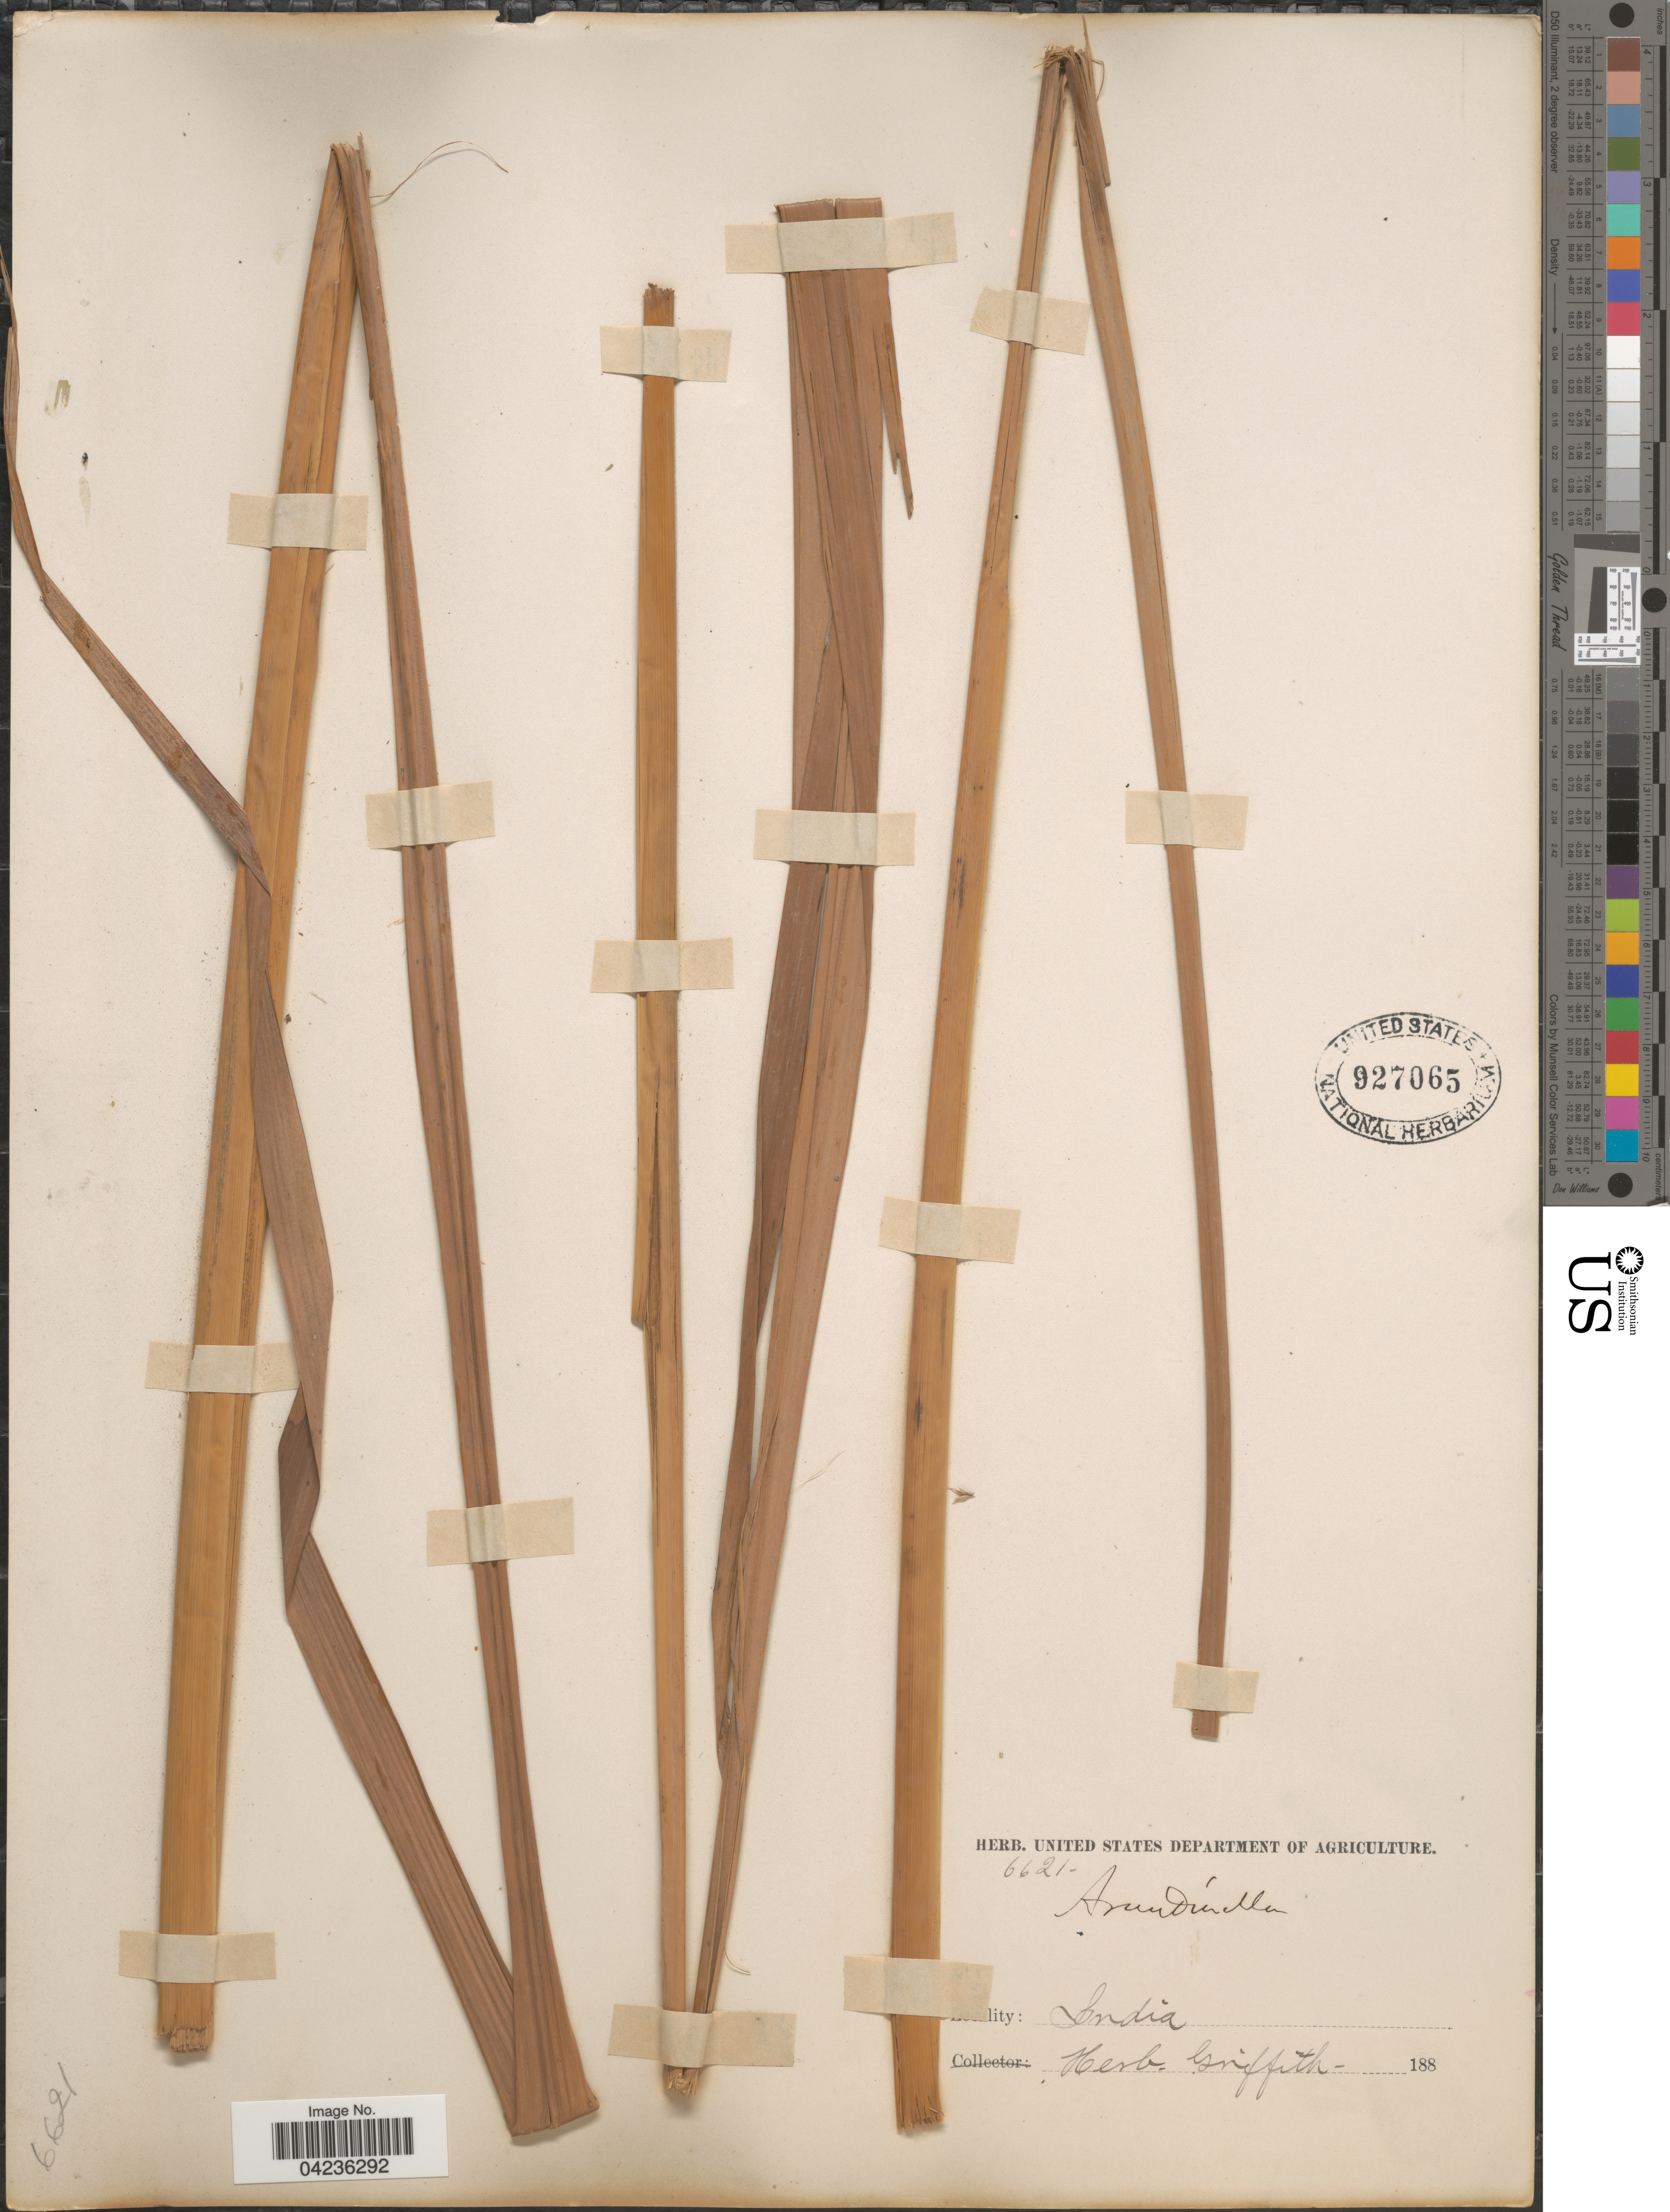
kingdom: Plantae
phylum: Tracheophyta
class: Liliopsida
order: Poales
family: Poaceae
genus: Arundinella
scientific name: Arundinella sp.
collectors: ex herb. Griffith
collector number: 6621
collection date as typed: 188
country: India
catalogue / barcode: US 927065